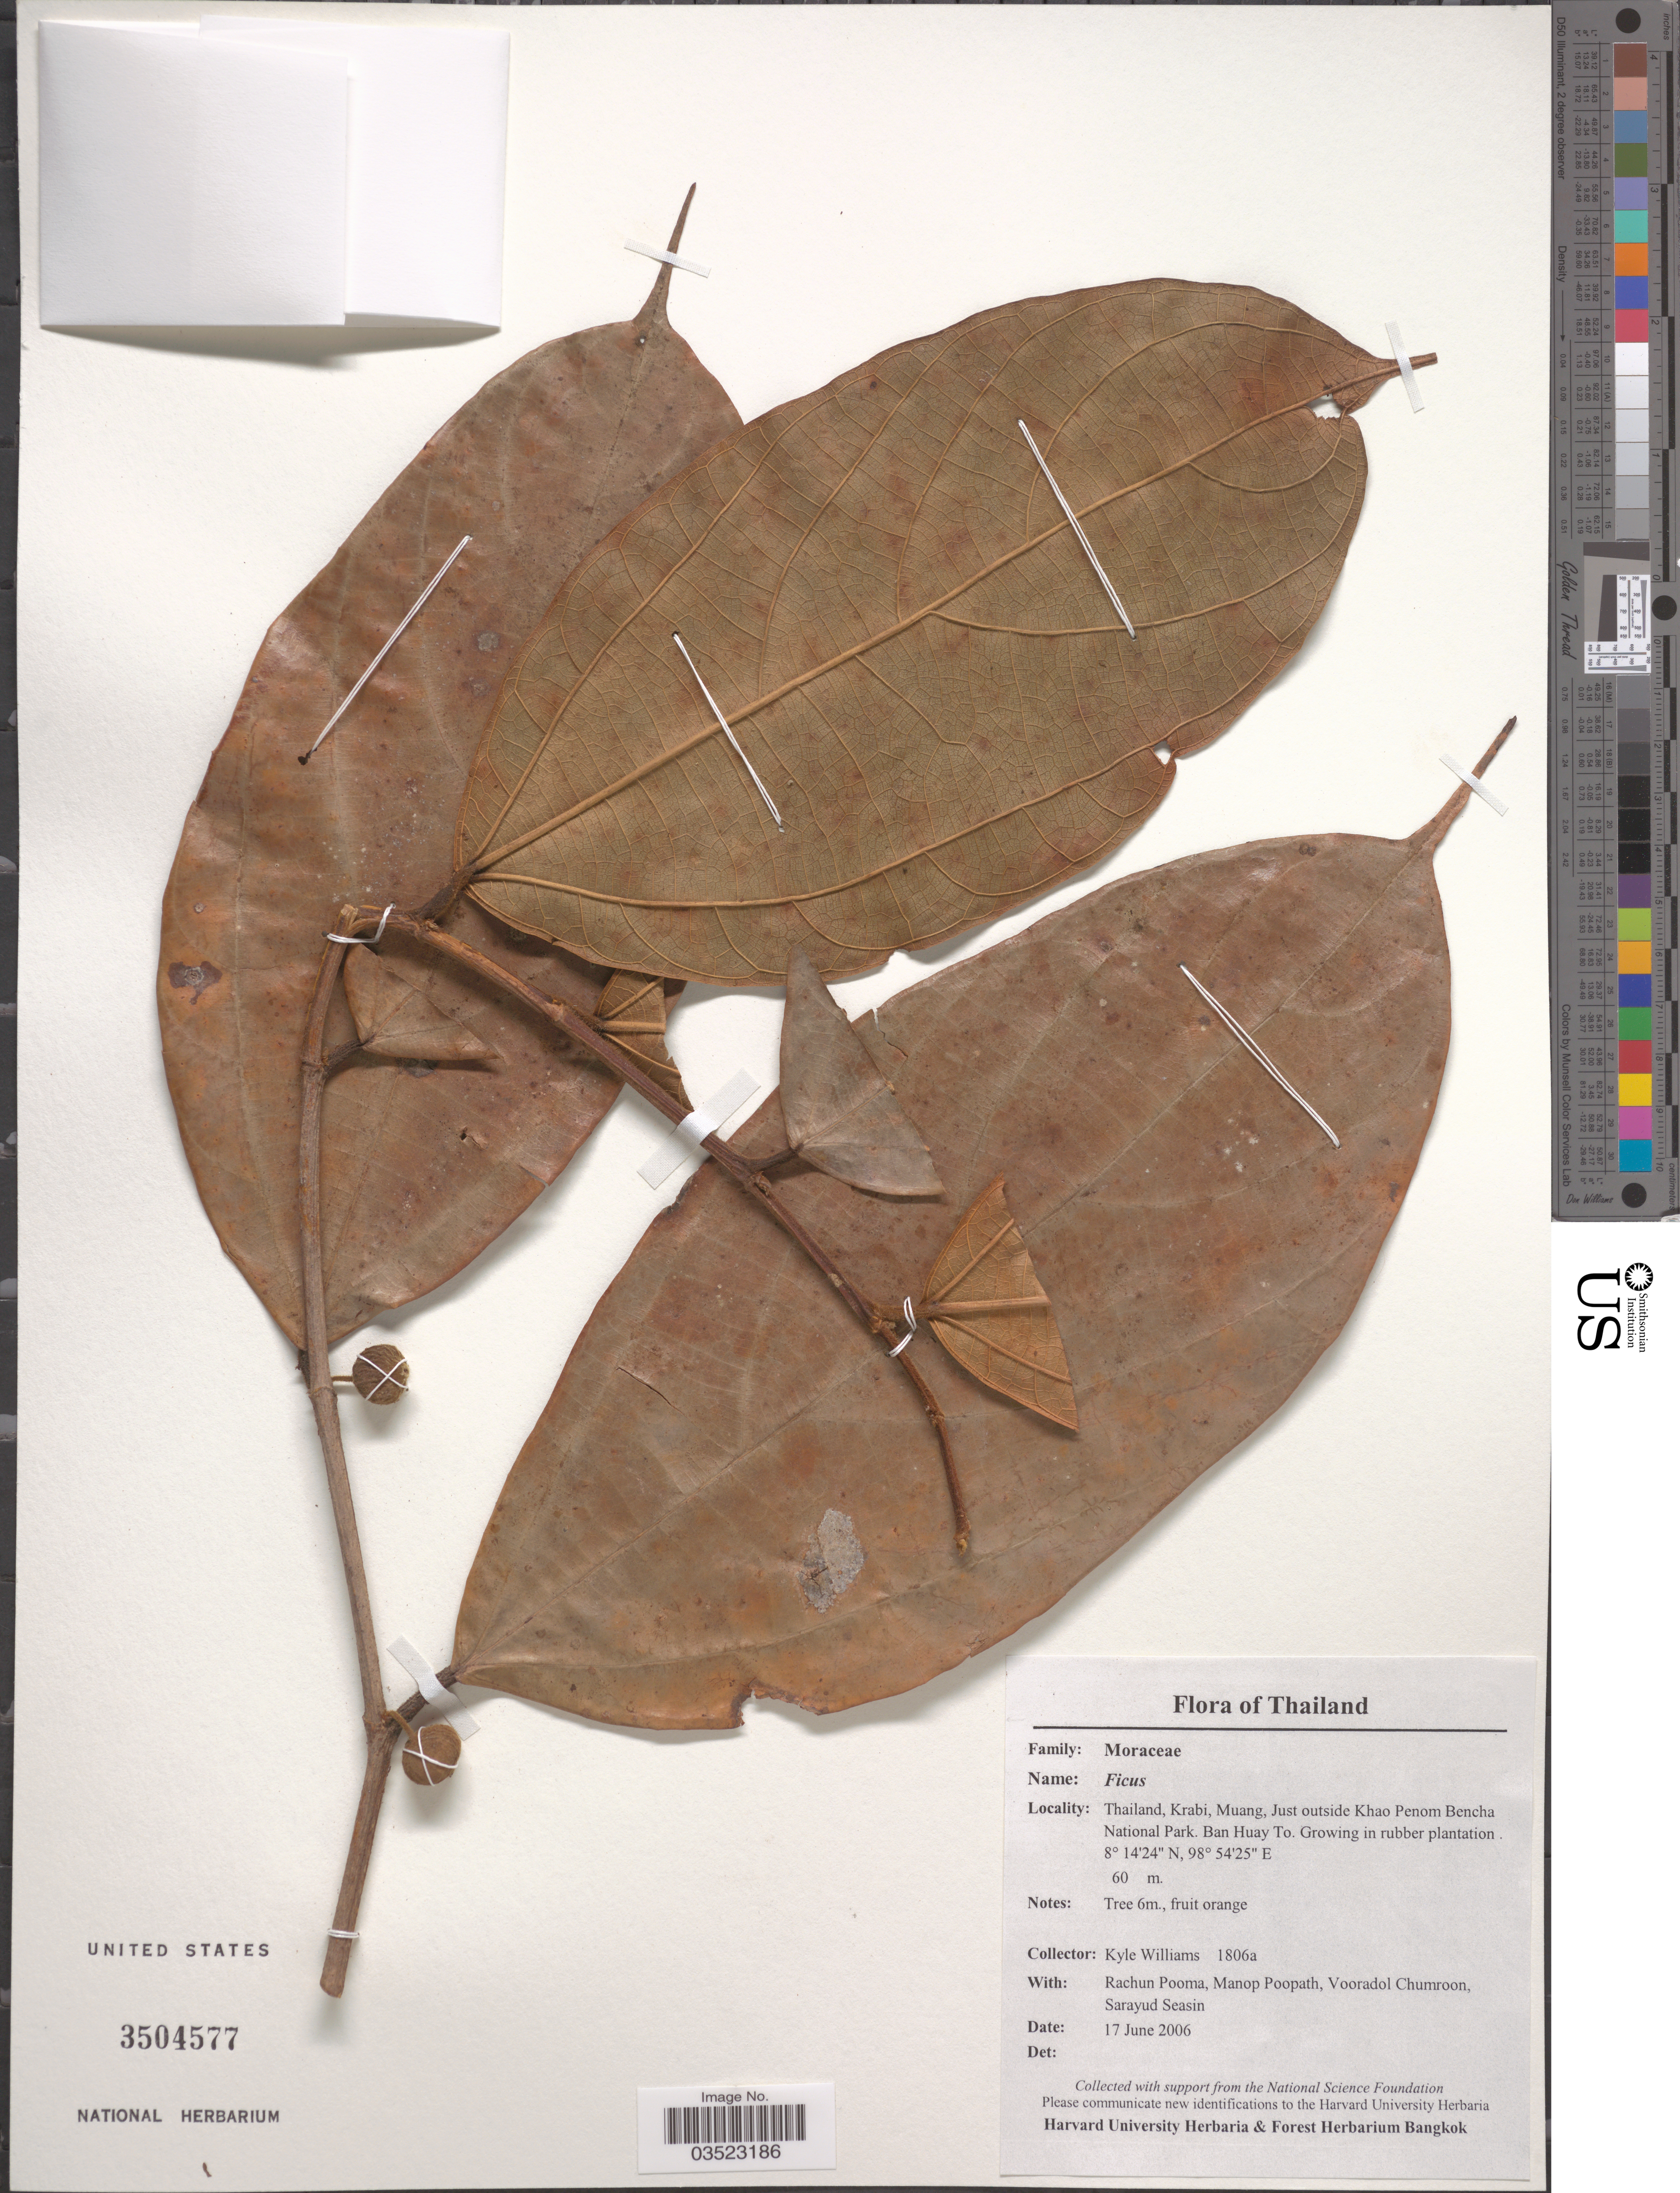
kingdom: Plantae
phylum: Tracheophyta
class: Magnoliopsida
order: Rosales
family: Moraceae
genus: Ficus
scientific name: Ficus sp.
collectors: K. J. Williams, R. Pooma, M. Poopath, V. Chumroon & S. Seasin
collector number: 1806a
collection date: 2006-06-17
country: Thailand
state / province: Krabi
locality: Muang, Just outside Khao Penom Bencha National Park. Ban Huay To. In rubber plantation.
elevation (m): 60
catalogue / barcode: US 3504577